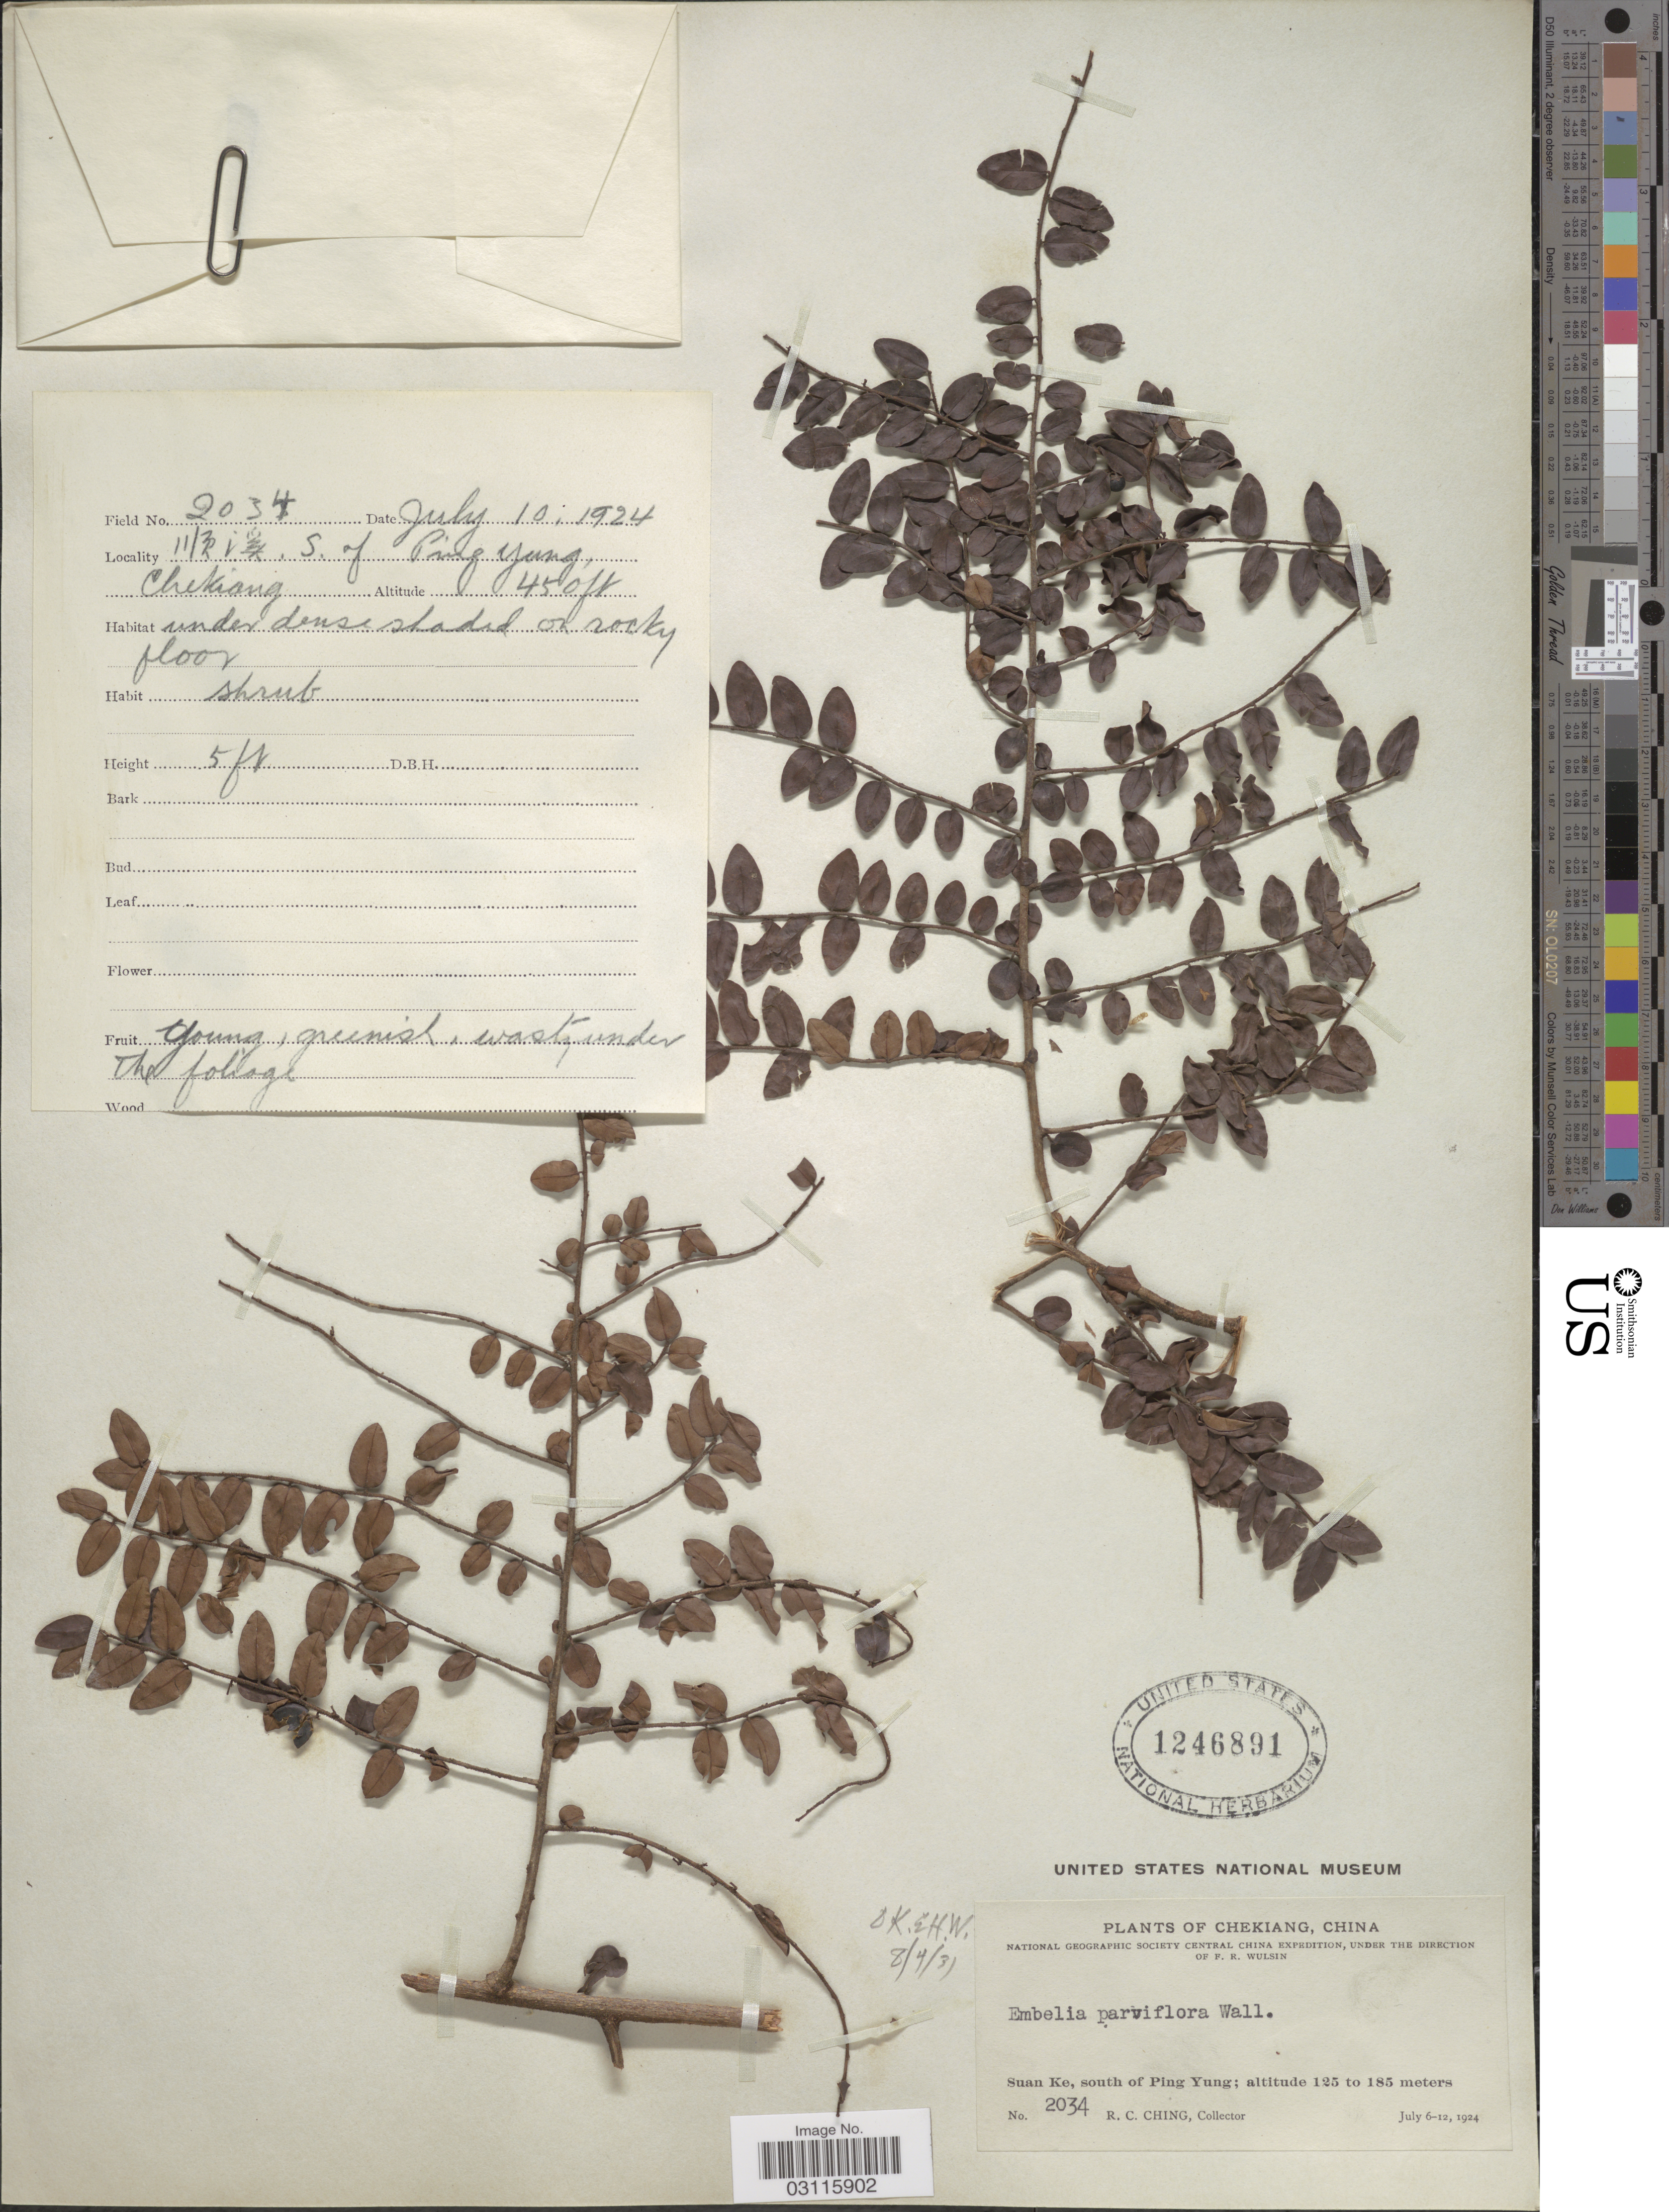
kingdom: Plantae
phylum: Tracheophyta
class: Magnoliopsida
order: Ericales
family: Primulaceae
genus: Embelia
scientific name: Embelia parviflora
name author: Wall. ex A. DC.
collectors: R. C. Ching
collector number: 2034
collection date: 1924-07-06/1924-07-12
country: China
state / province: Zhejiang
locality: Chekiang. Suan Ke, south of Ping Yung.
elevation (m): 125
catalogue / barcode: US 1246891